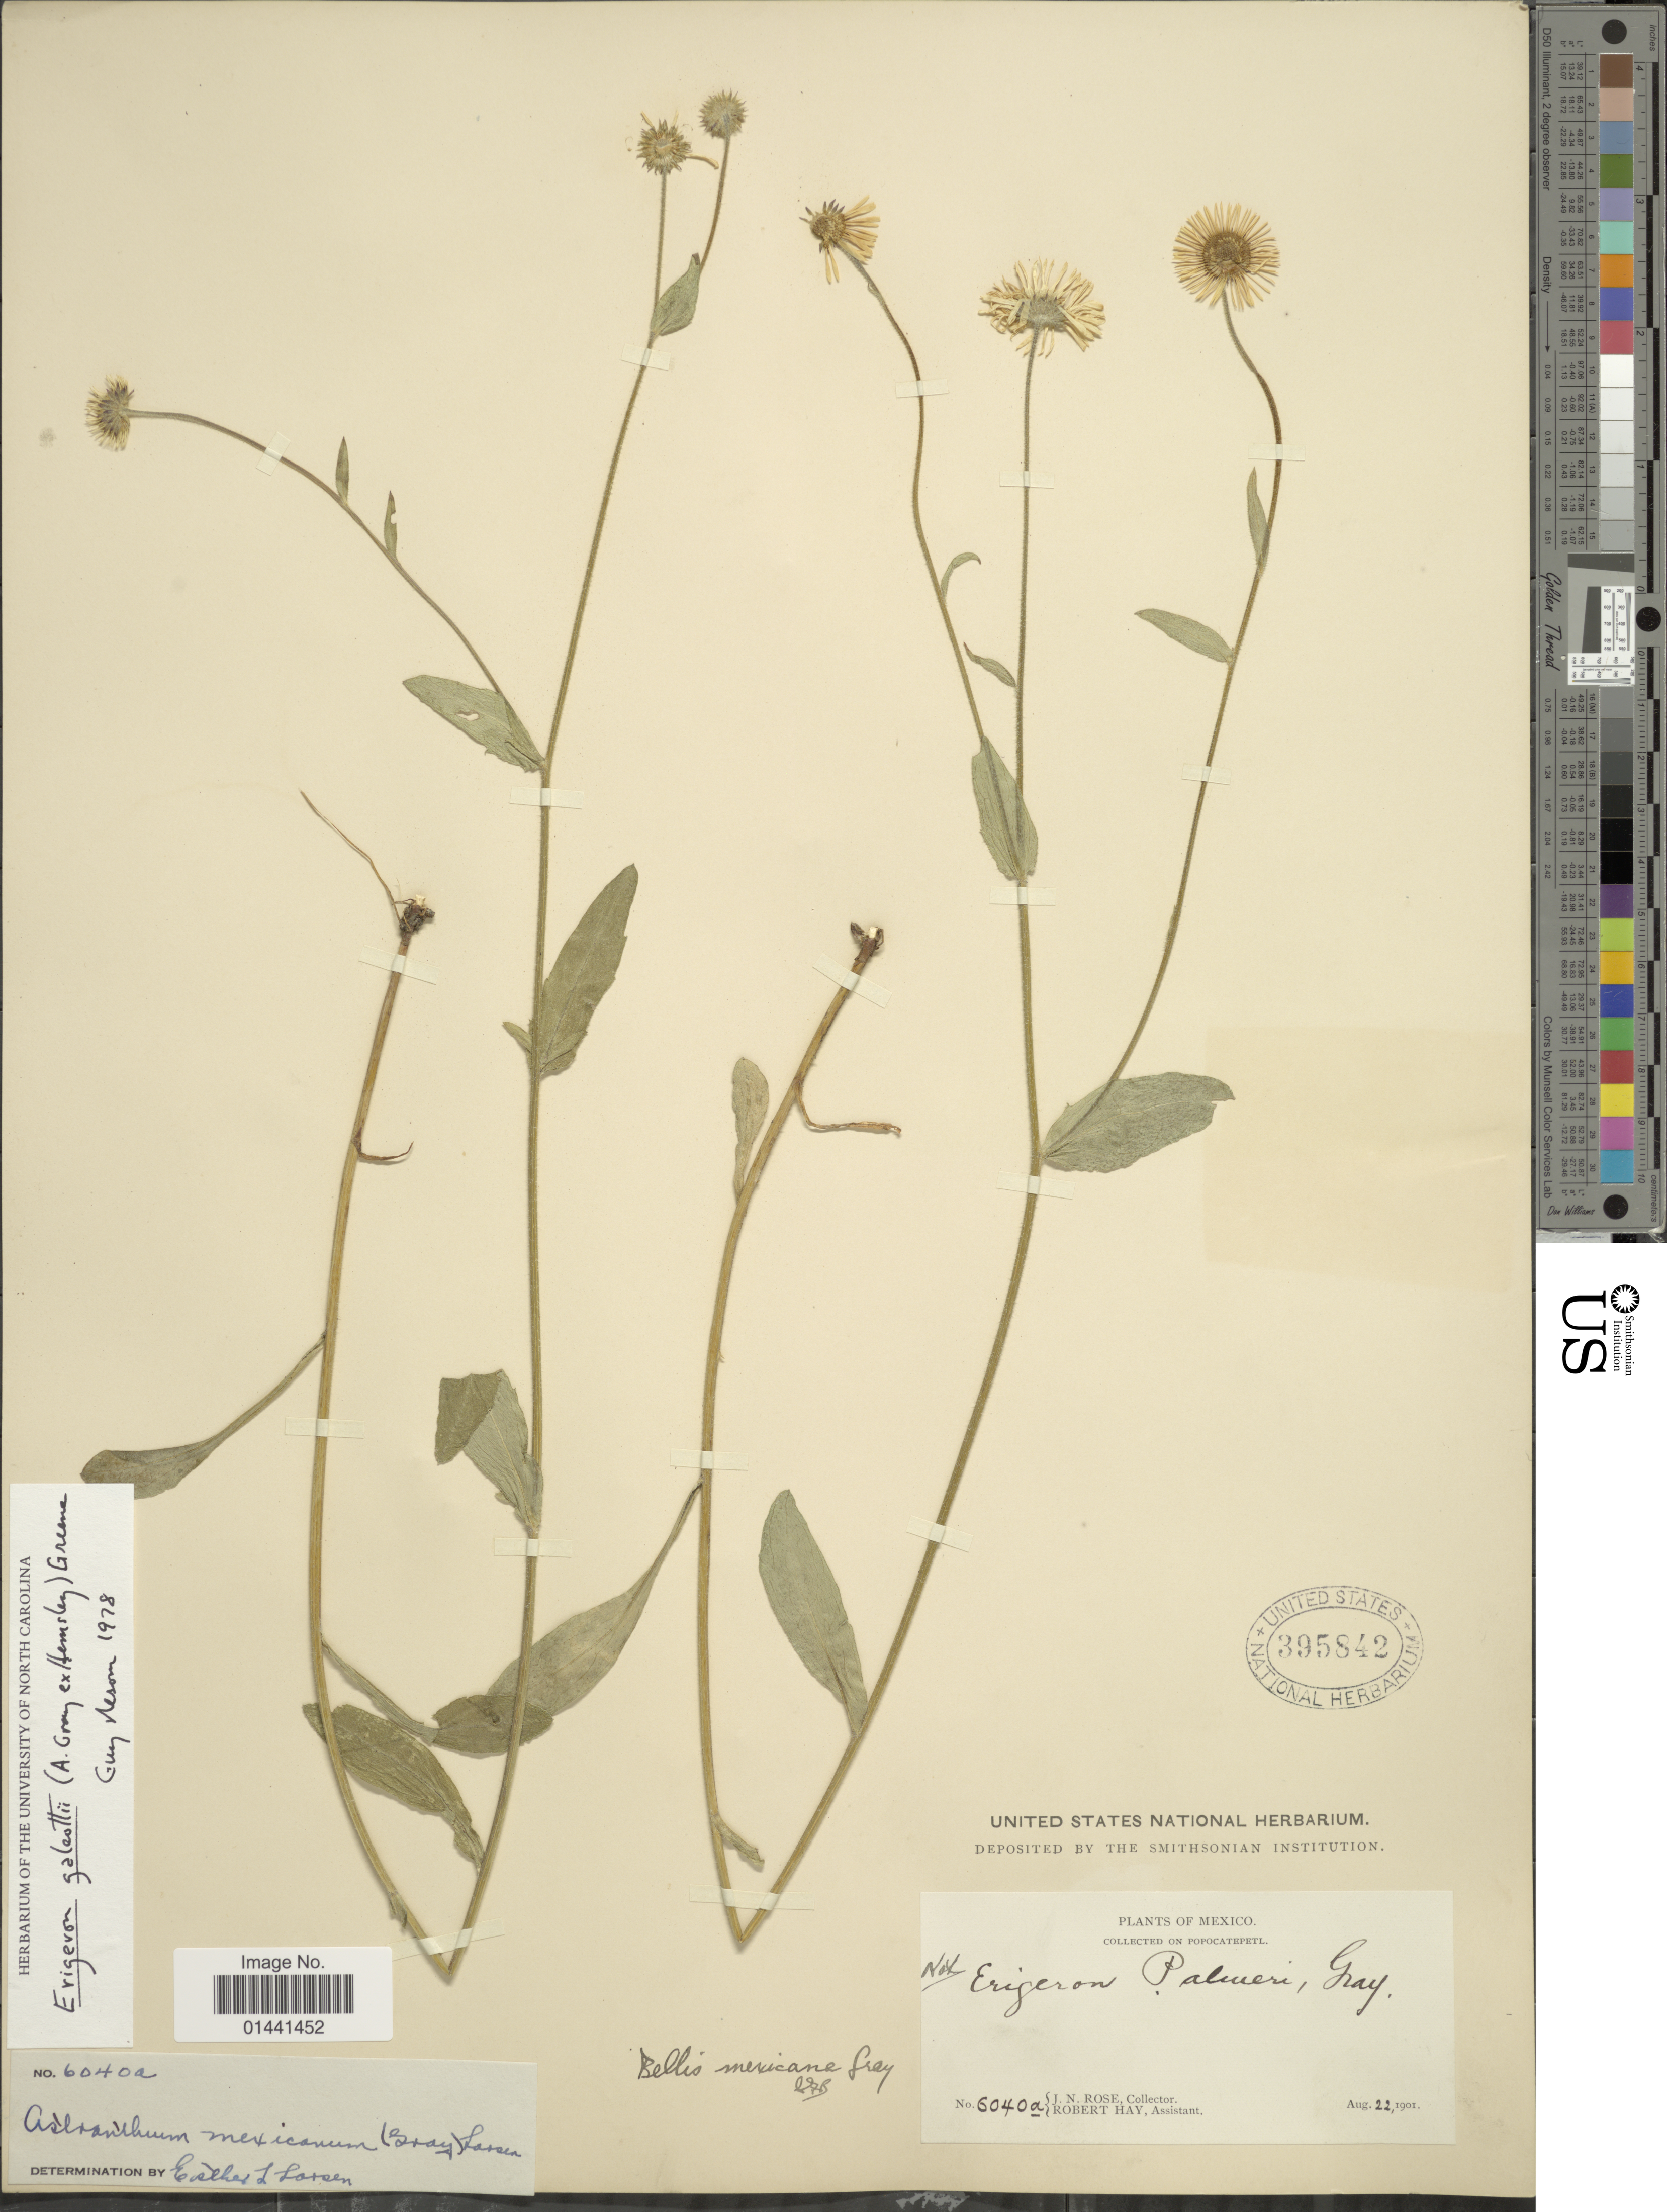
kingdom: Plantae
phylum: Tracheophyta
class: Magnoliopsida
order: Asterales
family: Asteraceae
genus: Erigeron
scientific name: Erigeron galeottii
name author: (A. Gray ex Hemsl.) Greene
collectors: J. N. Rose & R. Hay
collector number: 6040a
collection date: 1901-08-22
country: Mexico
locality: Popocatepetl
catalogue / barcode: US 395842